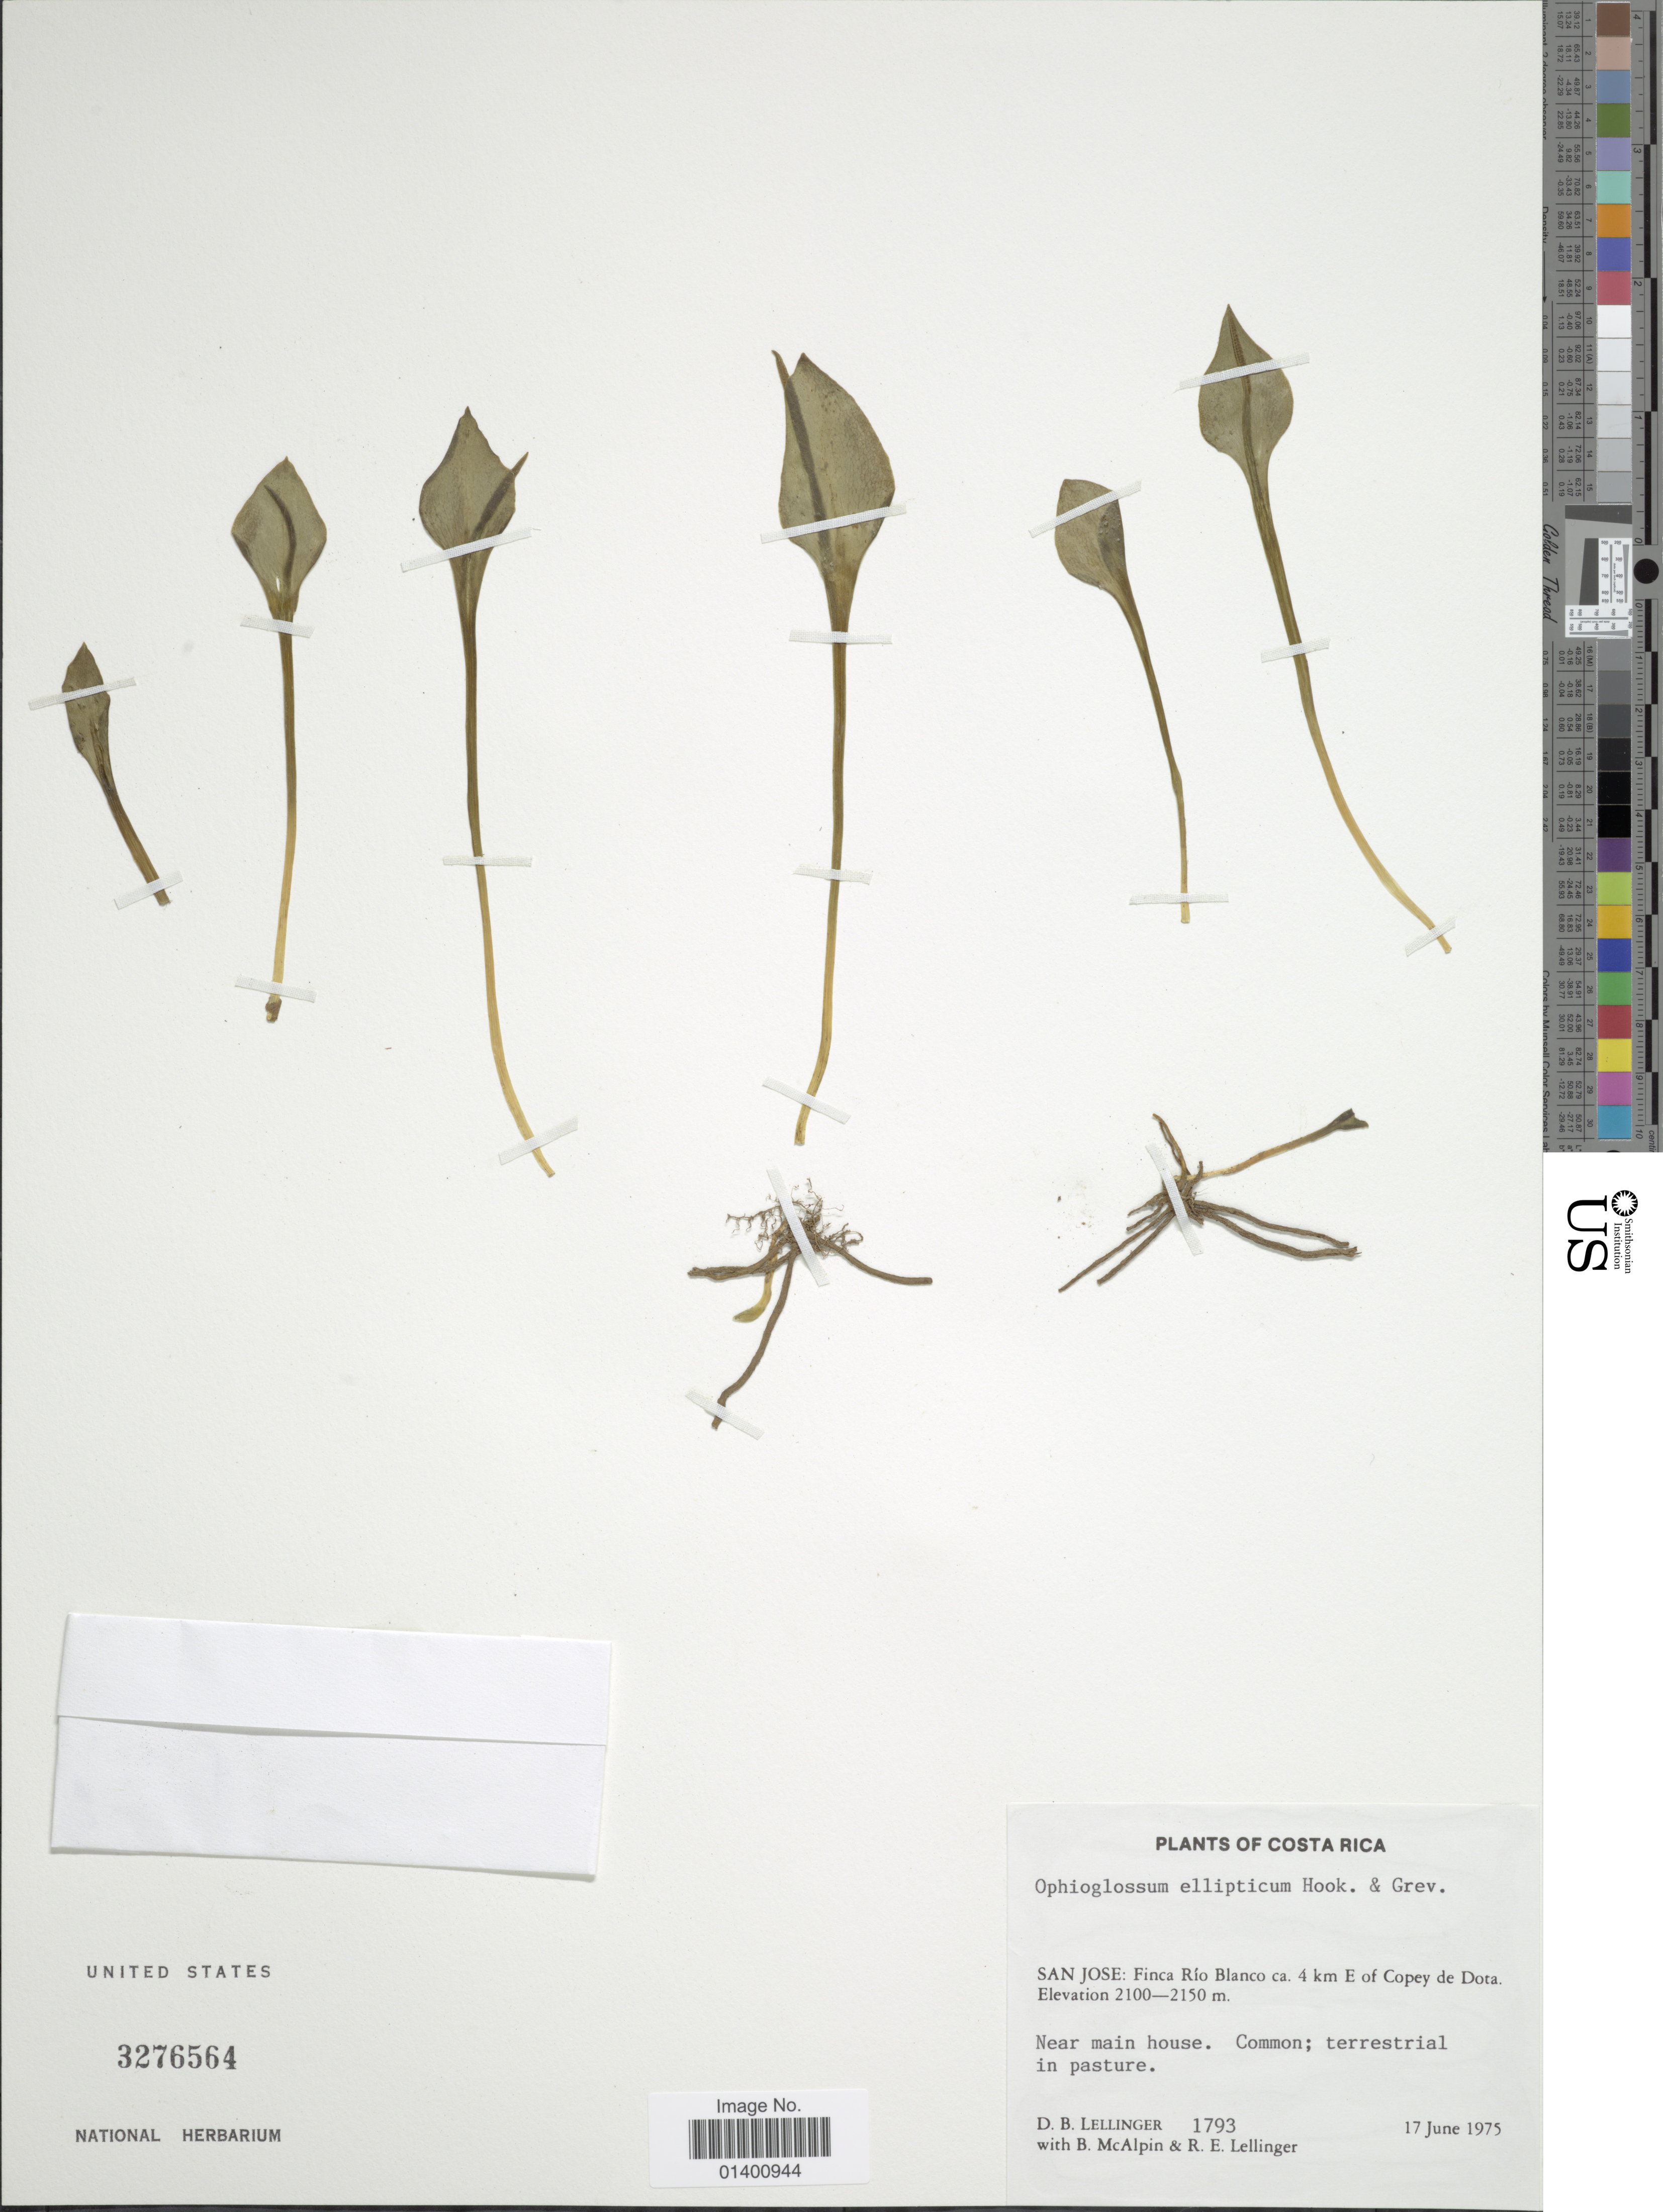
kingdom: Plantae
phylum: Tracheophyta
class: Polypodiopsida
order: Ophioglossales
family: Ophioglossaceae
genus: Ophioglossum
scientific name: Ophioglossum nudicaule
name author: L. f.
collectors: D. B. Lellinger, B. Mcalpin & R. E. Lellinger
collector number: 1793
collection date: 1975-06-17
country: Costa Rica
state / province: San José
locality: Finca Rio Blanco ca. 4 km E of Copey de Dota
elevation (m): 2100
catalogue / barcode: US 3276564